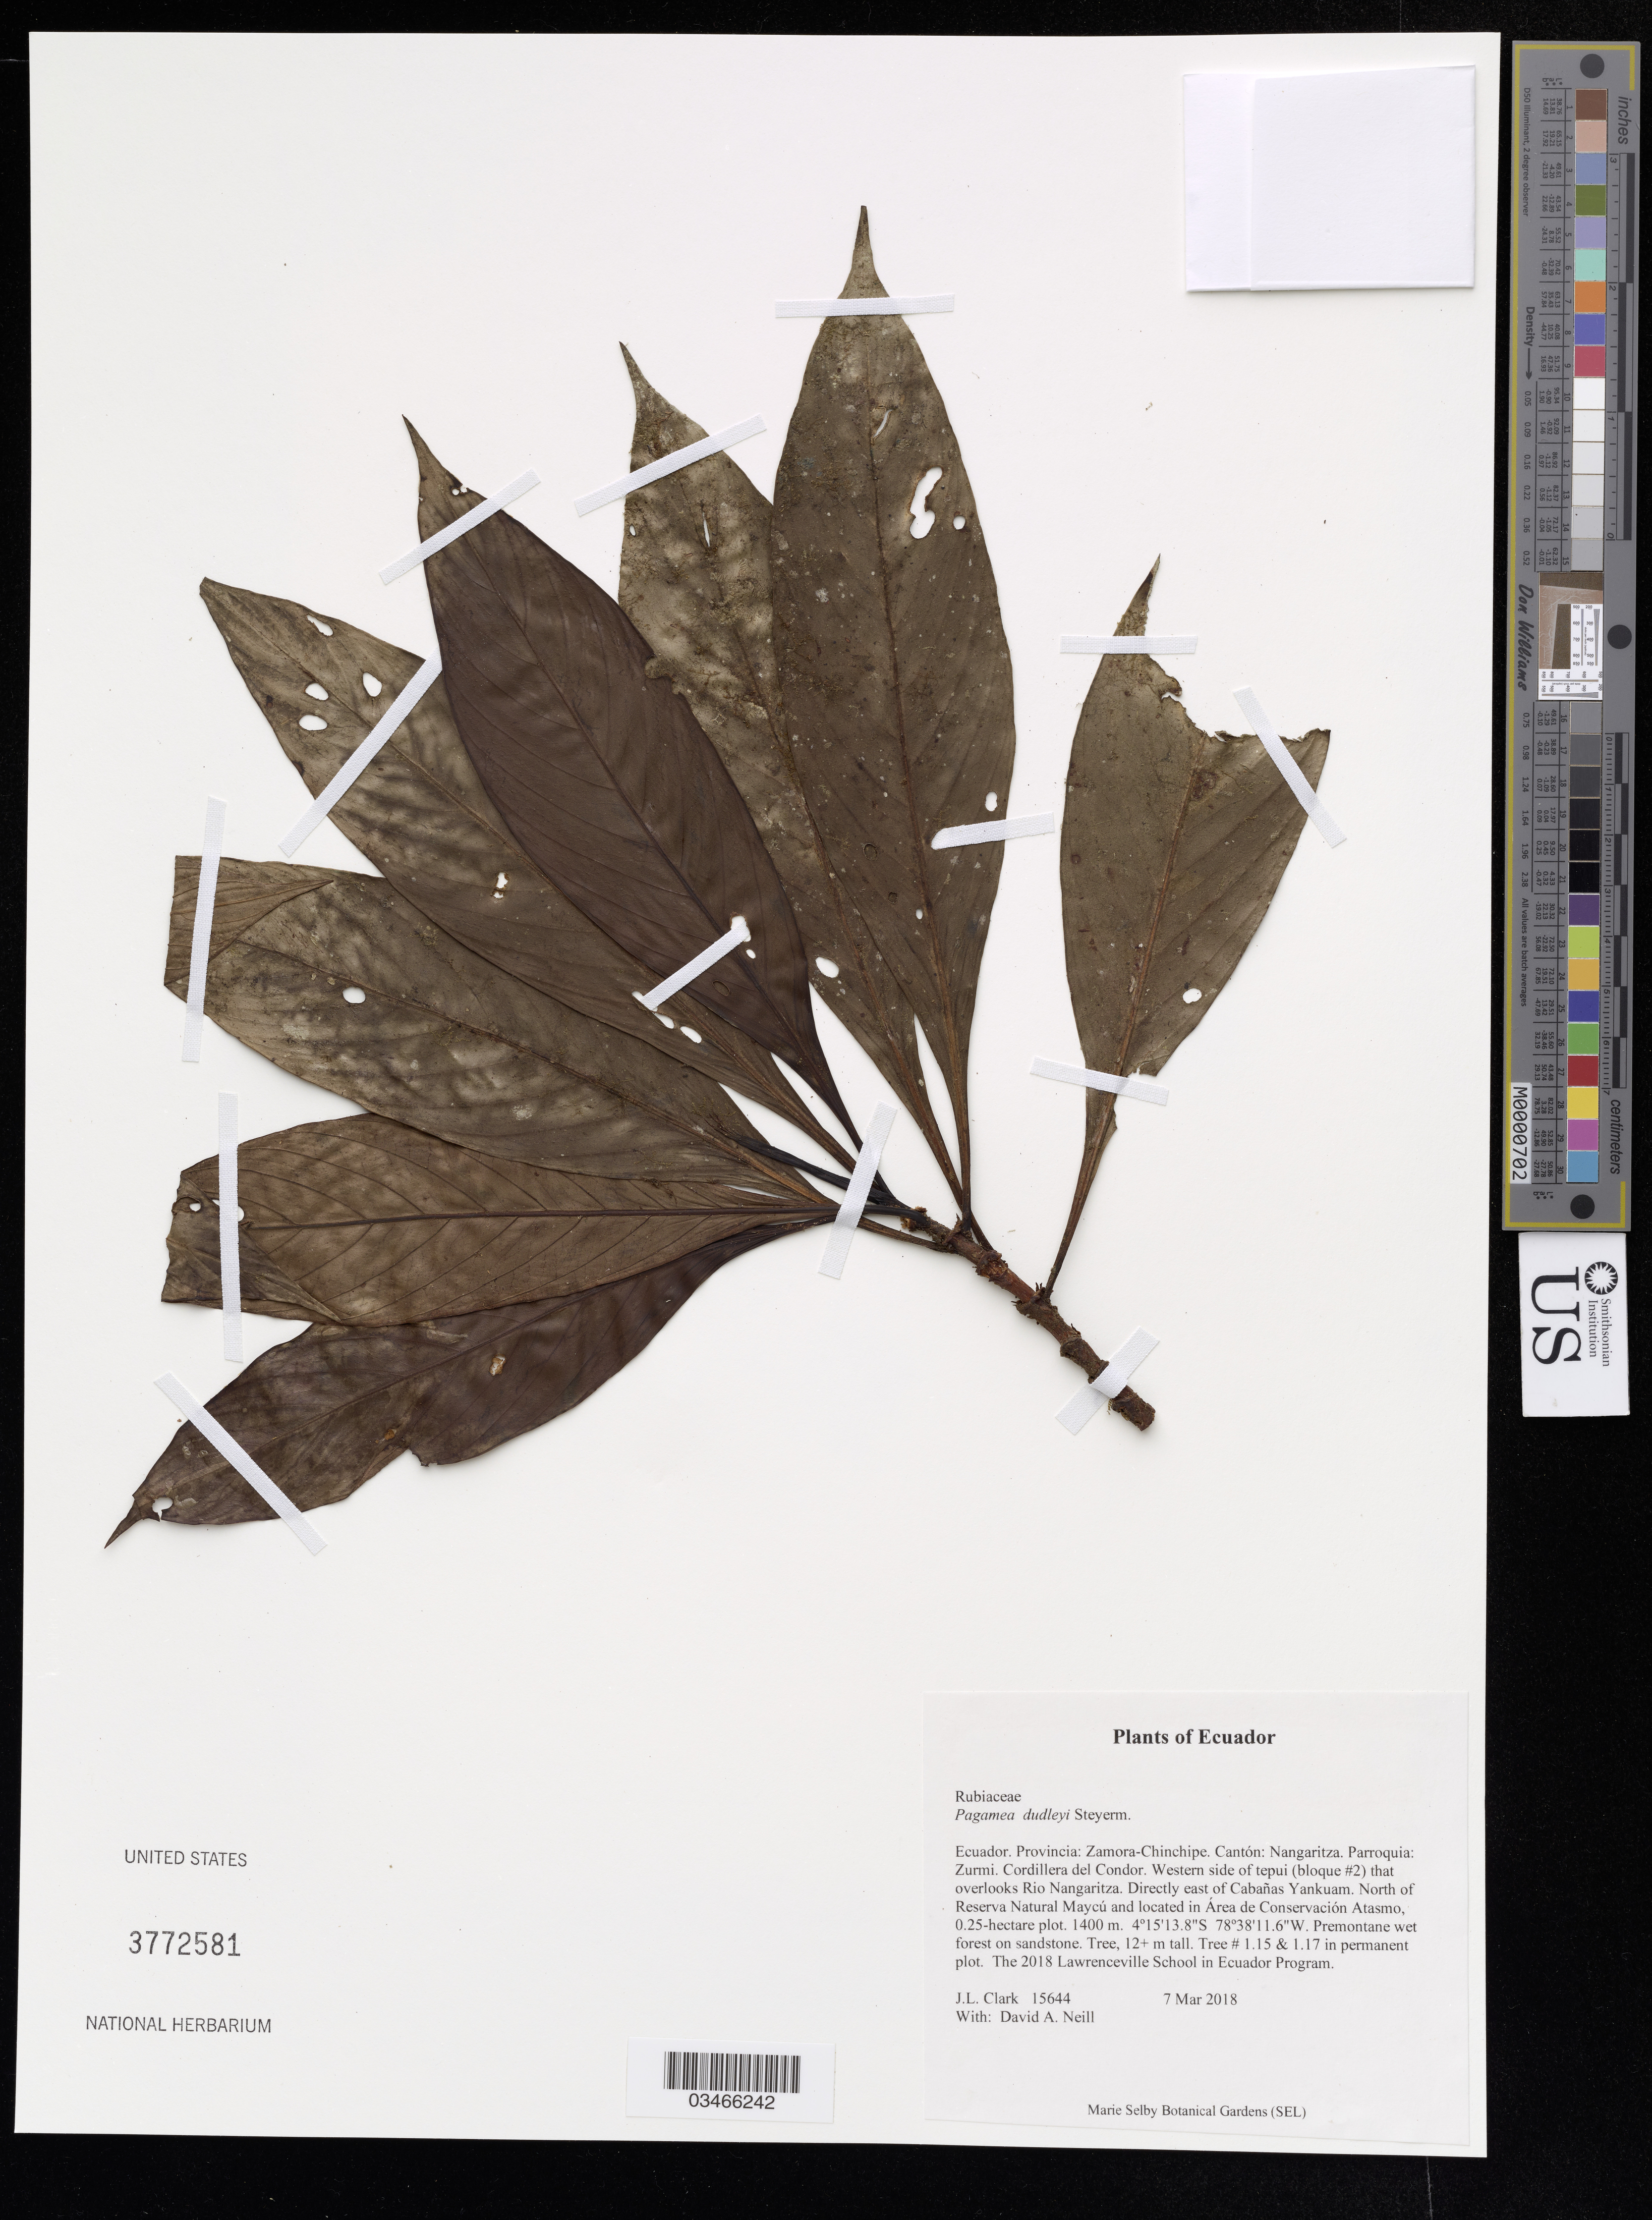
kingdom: Plantae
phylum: Tracheophyta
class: Magnoliopsida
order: Gentianales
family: Rubiaceae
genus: Pagamea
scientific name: Pagamea dudleyi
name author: Steyerm.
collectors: J. Clark & D. A. Neill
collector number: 15644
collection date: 2018-03-07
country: Ecuador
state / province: Zamora-Chinchipe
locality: Cantón: Nangaritza. Parroquia: Zurmi. Cordillera del Condor. Western side of tepui (bloque #2) that overlooks Rio Nangaritza. Directly east of Cabañas Yankuam. North of Reserva Natural Maycu and located in Area de Conservación Atasmo, 0.25-hectare plot.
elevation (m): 1400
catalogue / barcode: US 3772581